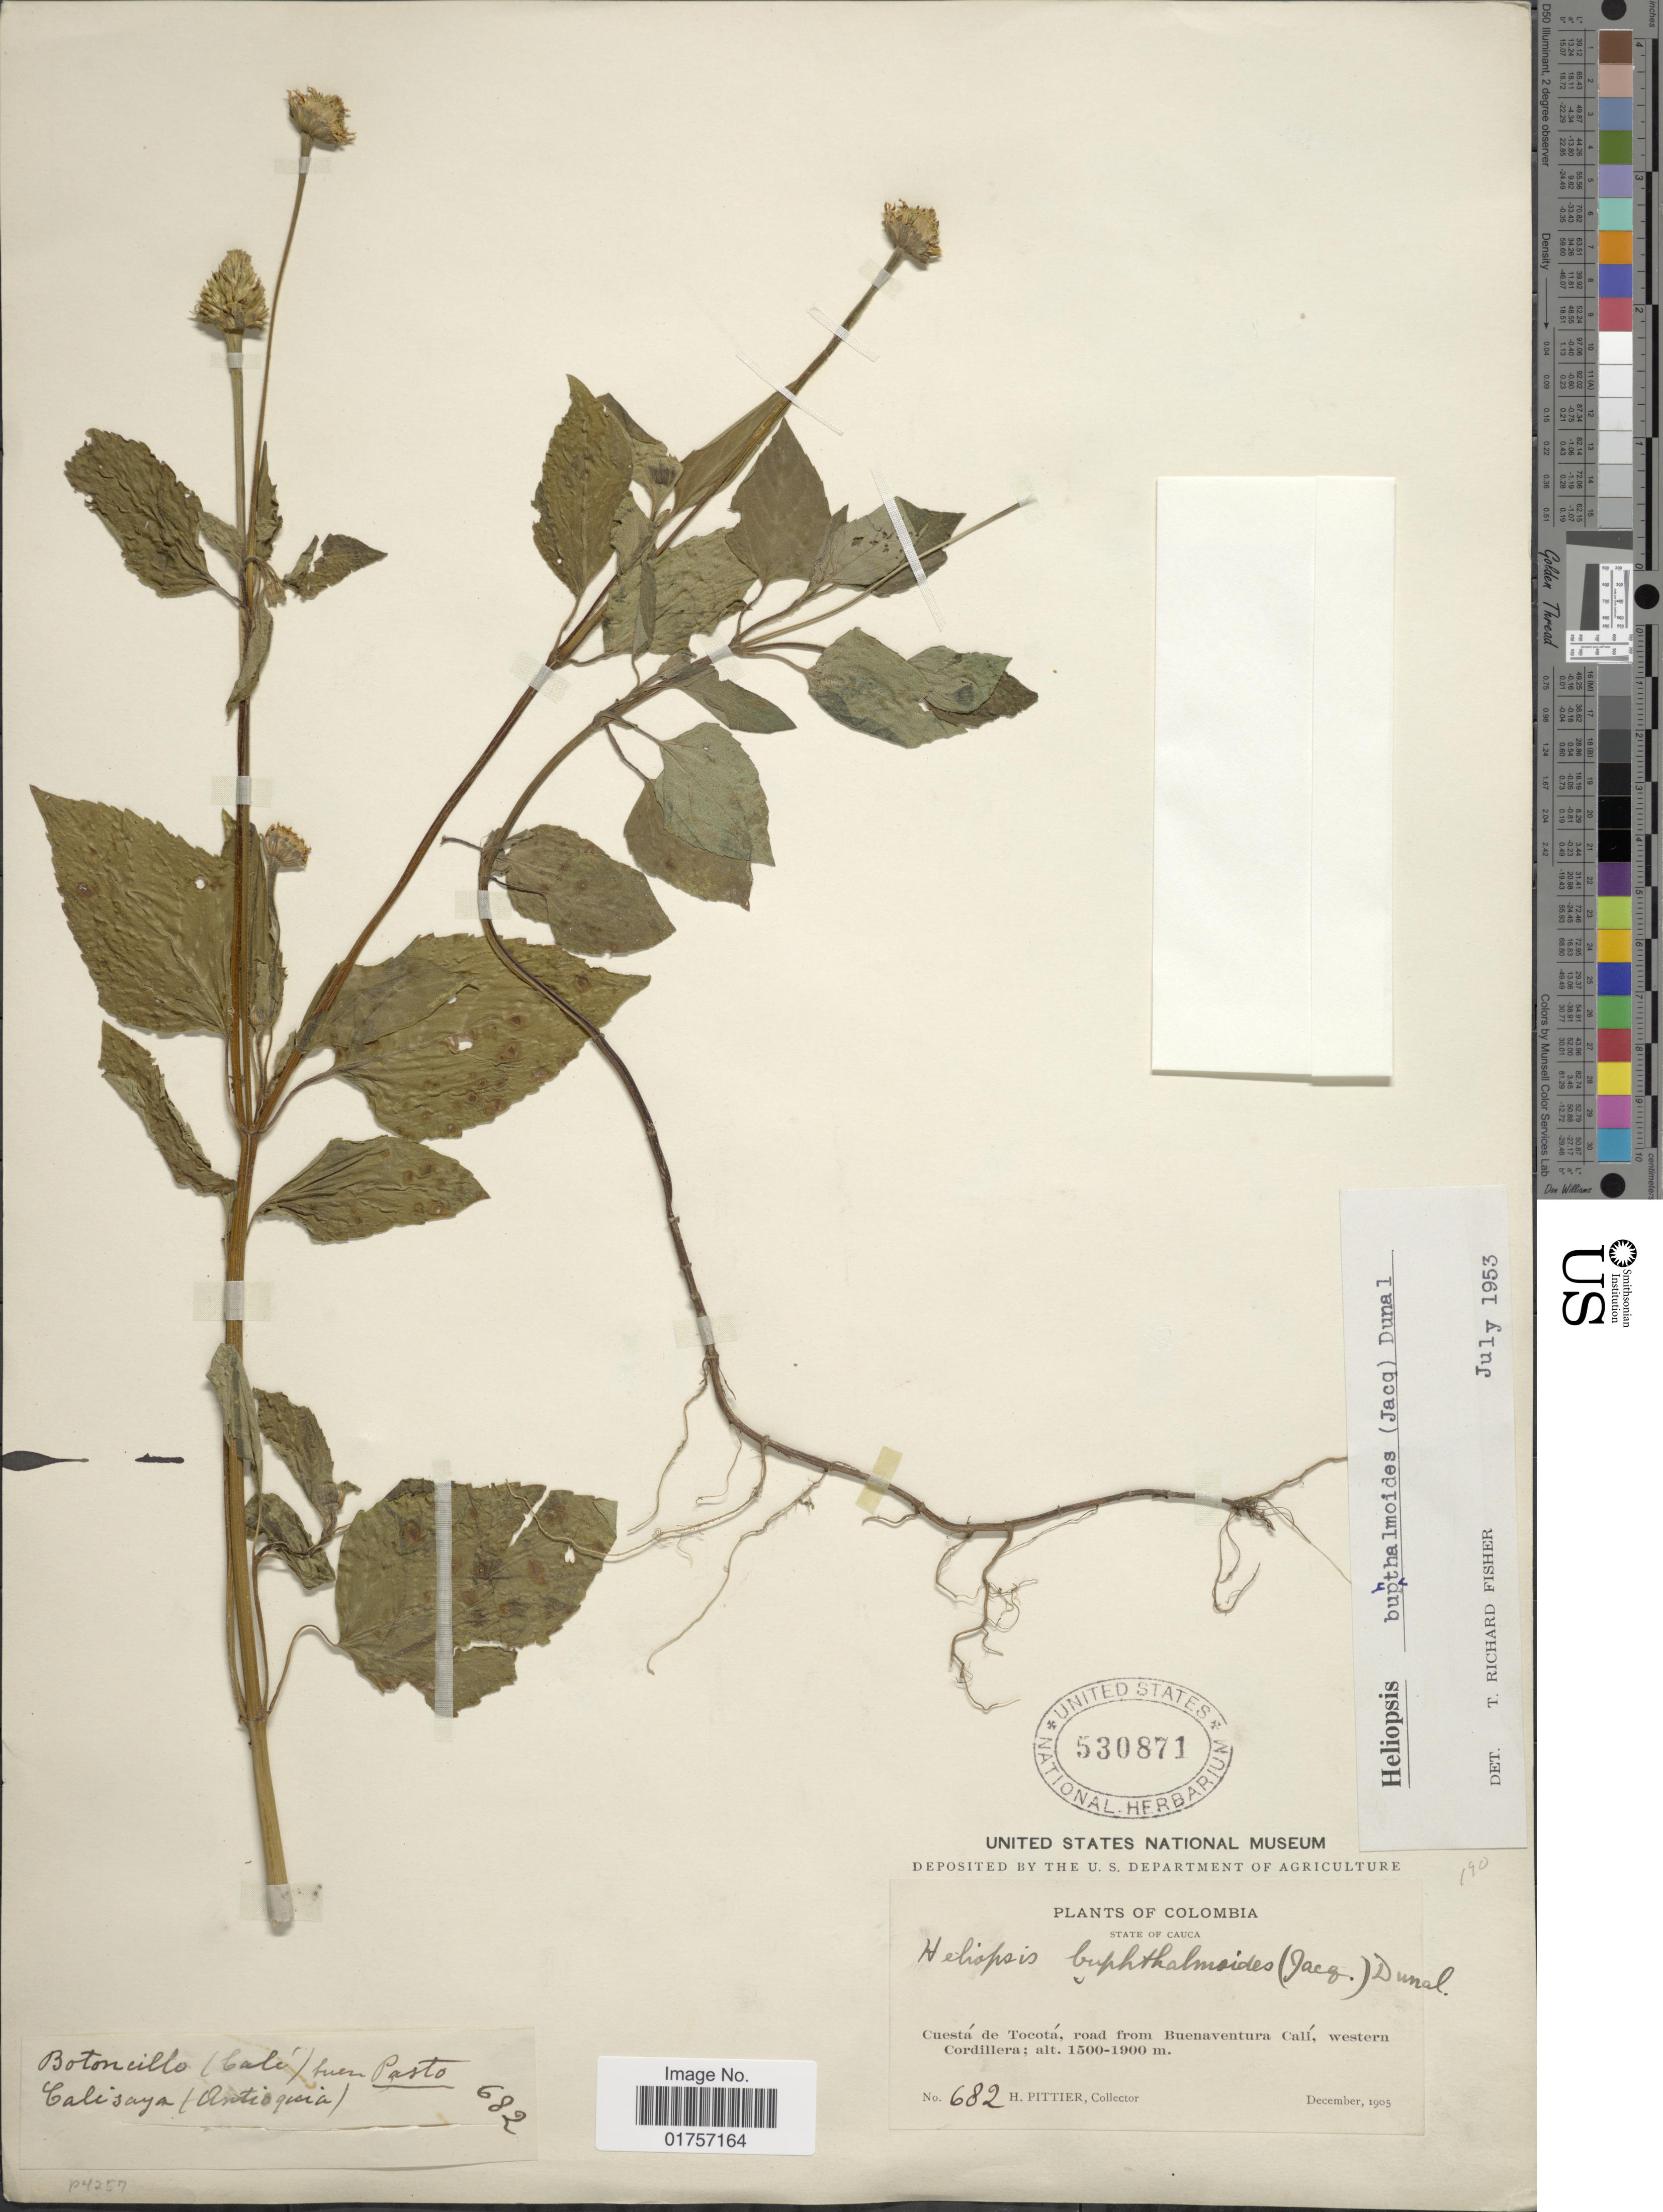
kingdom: Plantae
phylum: Tracheophyta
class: Magnoliopsida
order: Asterales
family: Asteraceae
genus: Heliopsis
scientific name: Heliopsis buphthalmoides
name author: (Jacq.) Dunal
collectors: H. F. Pittier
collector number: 682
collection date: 1905-12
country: Colombia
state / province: Cauca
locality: Cuesta de Tocotá, road from Buenaventura Calí, western Cordillera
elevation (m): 1500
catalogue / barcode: US 530871